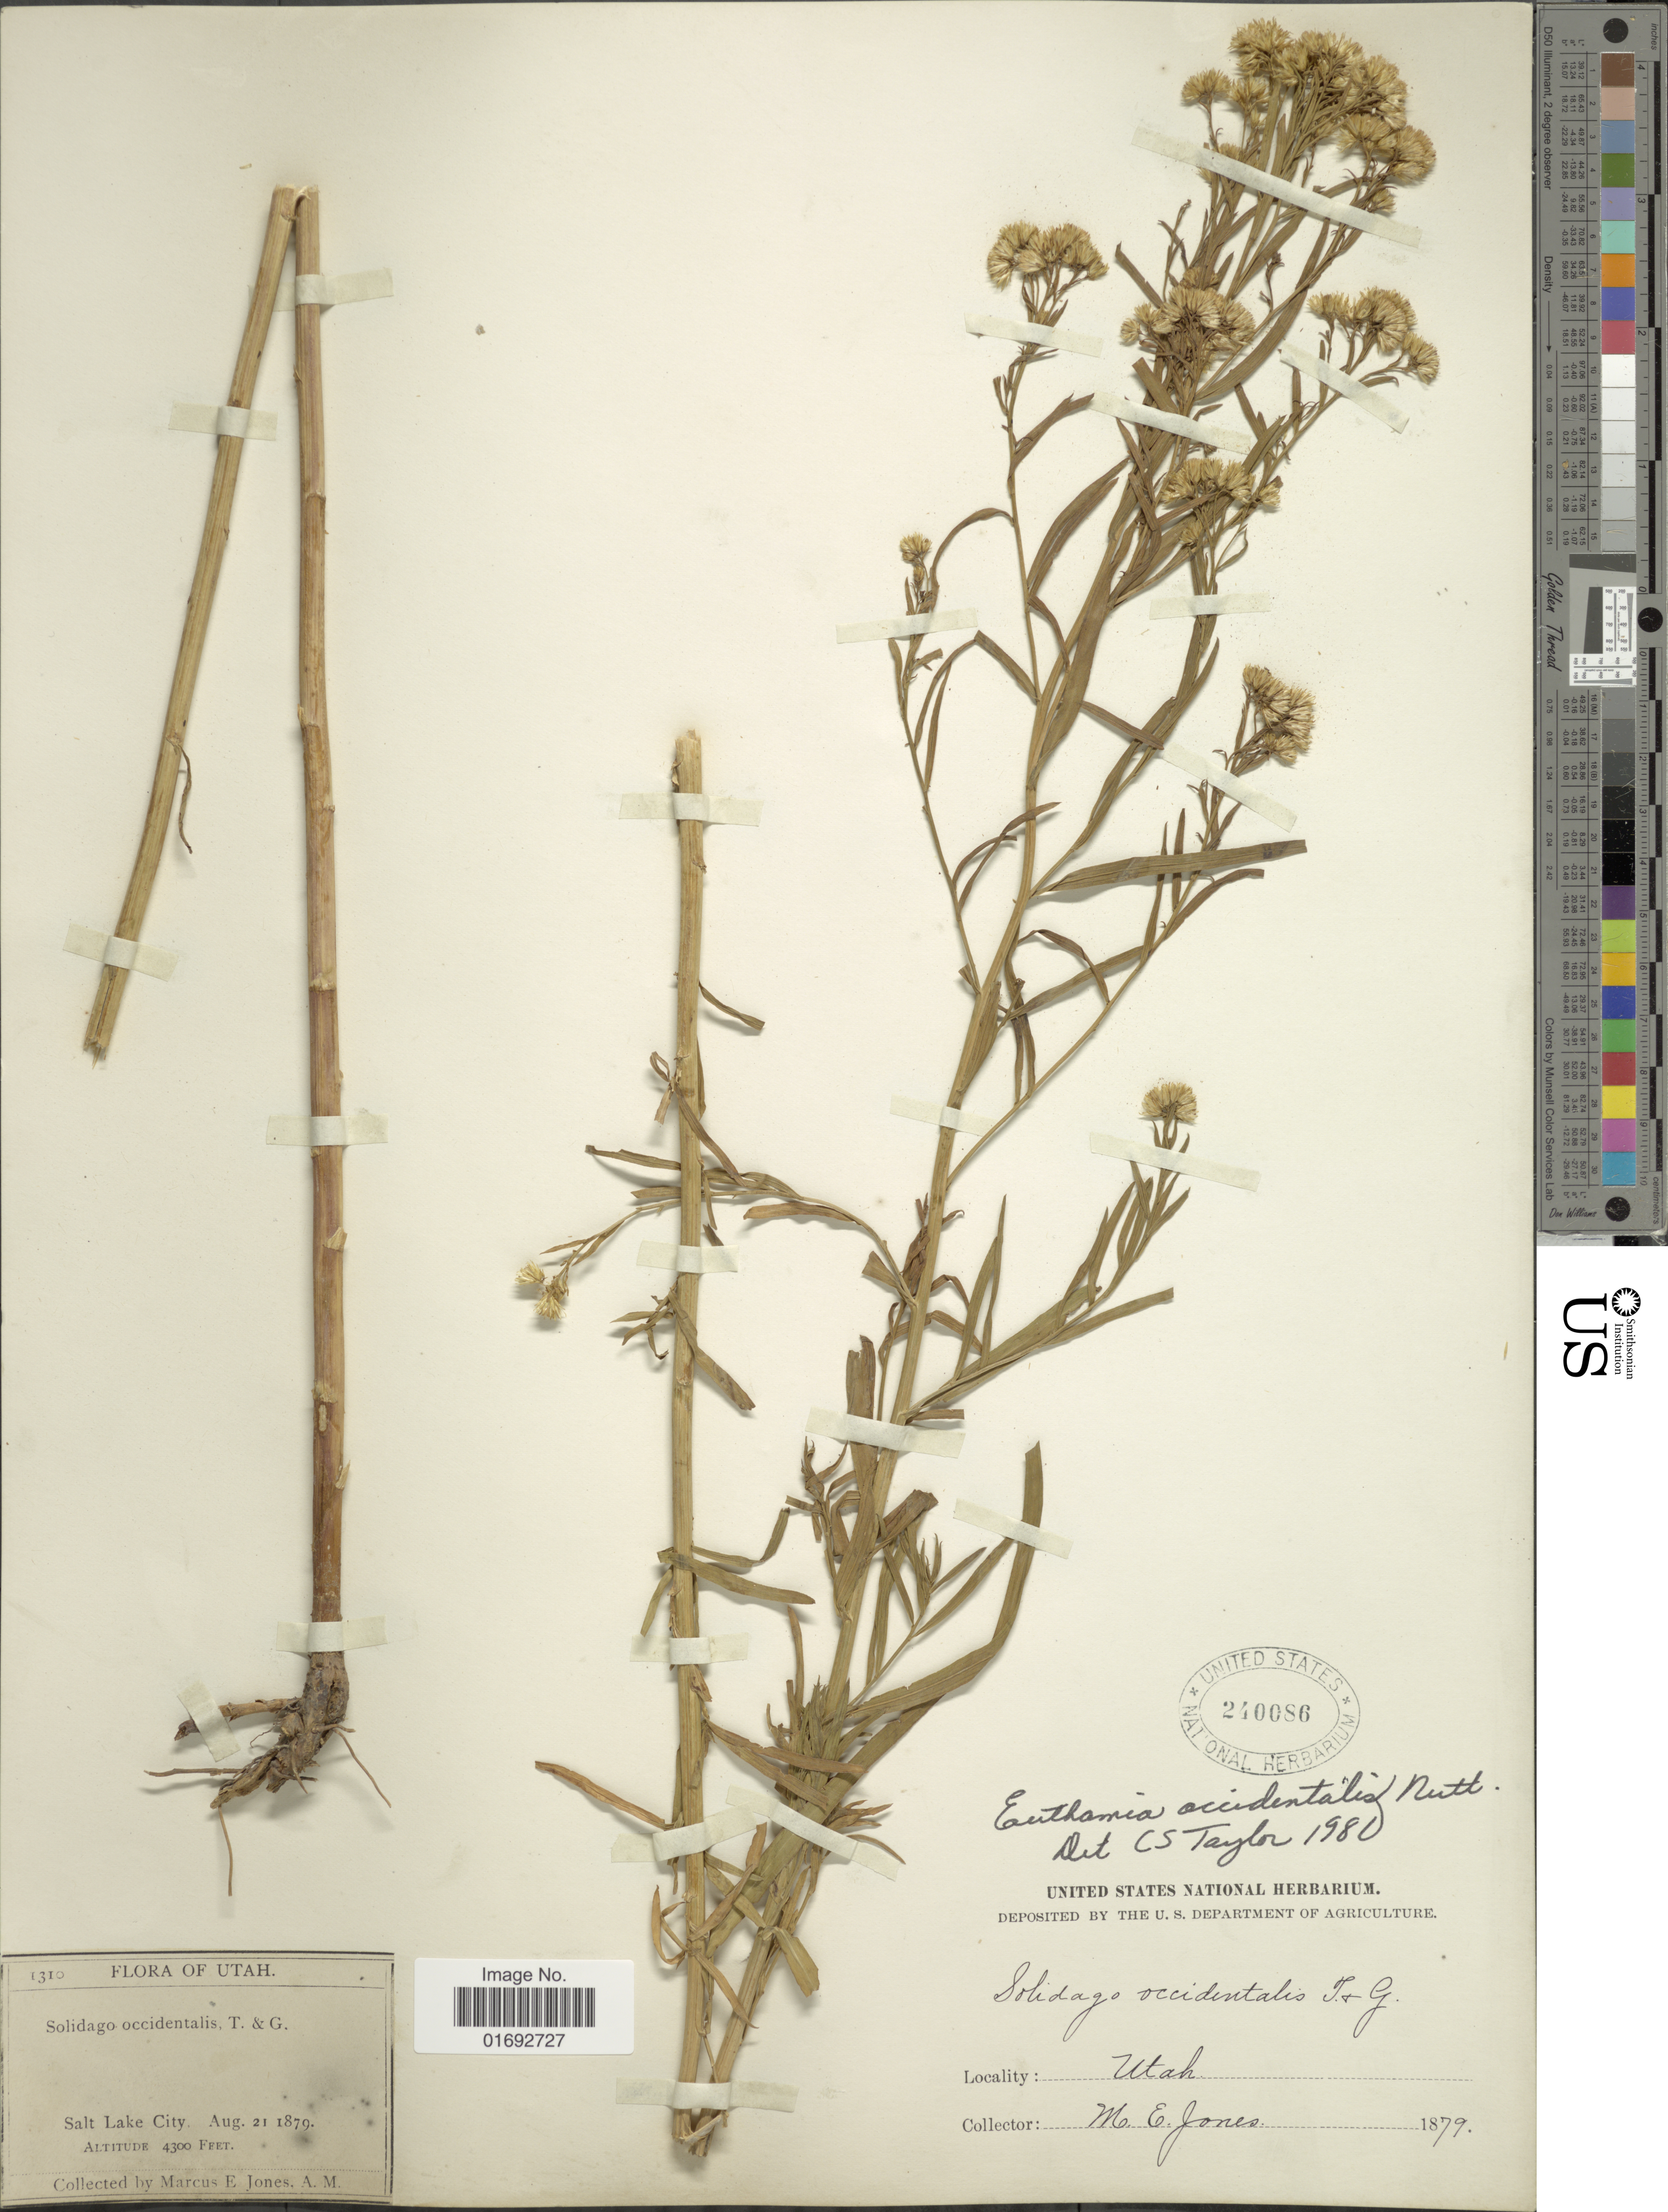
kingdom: Plantae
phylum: Tracheophyta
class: Magnoliopsida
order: Asterales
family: Asteraceae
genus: Euthamia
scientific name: Euthamia occidentalis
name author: Nutt.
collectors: M. E. Jones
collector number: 1310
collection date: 1879-08-21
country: United States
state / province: Utah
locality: Salt Lake City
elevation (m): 1311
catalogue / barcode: US 240086